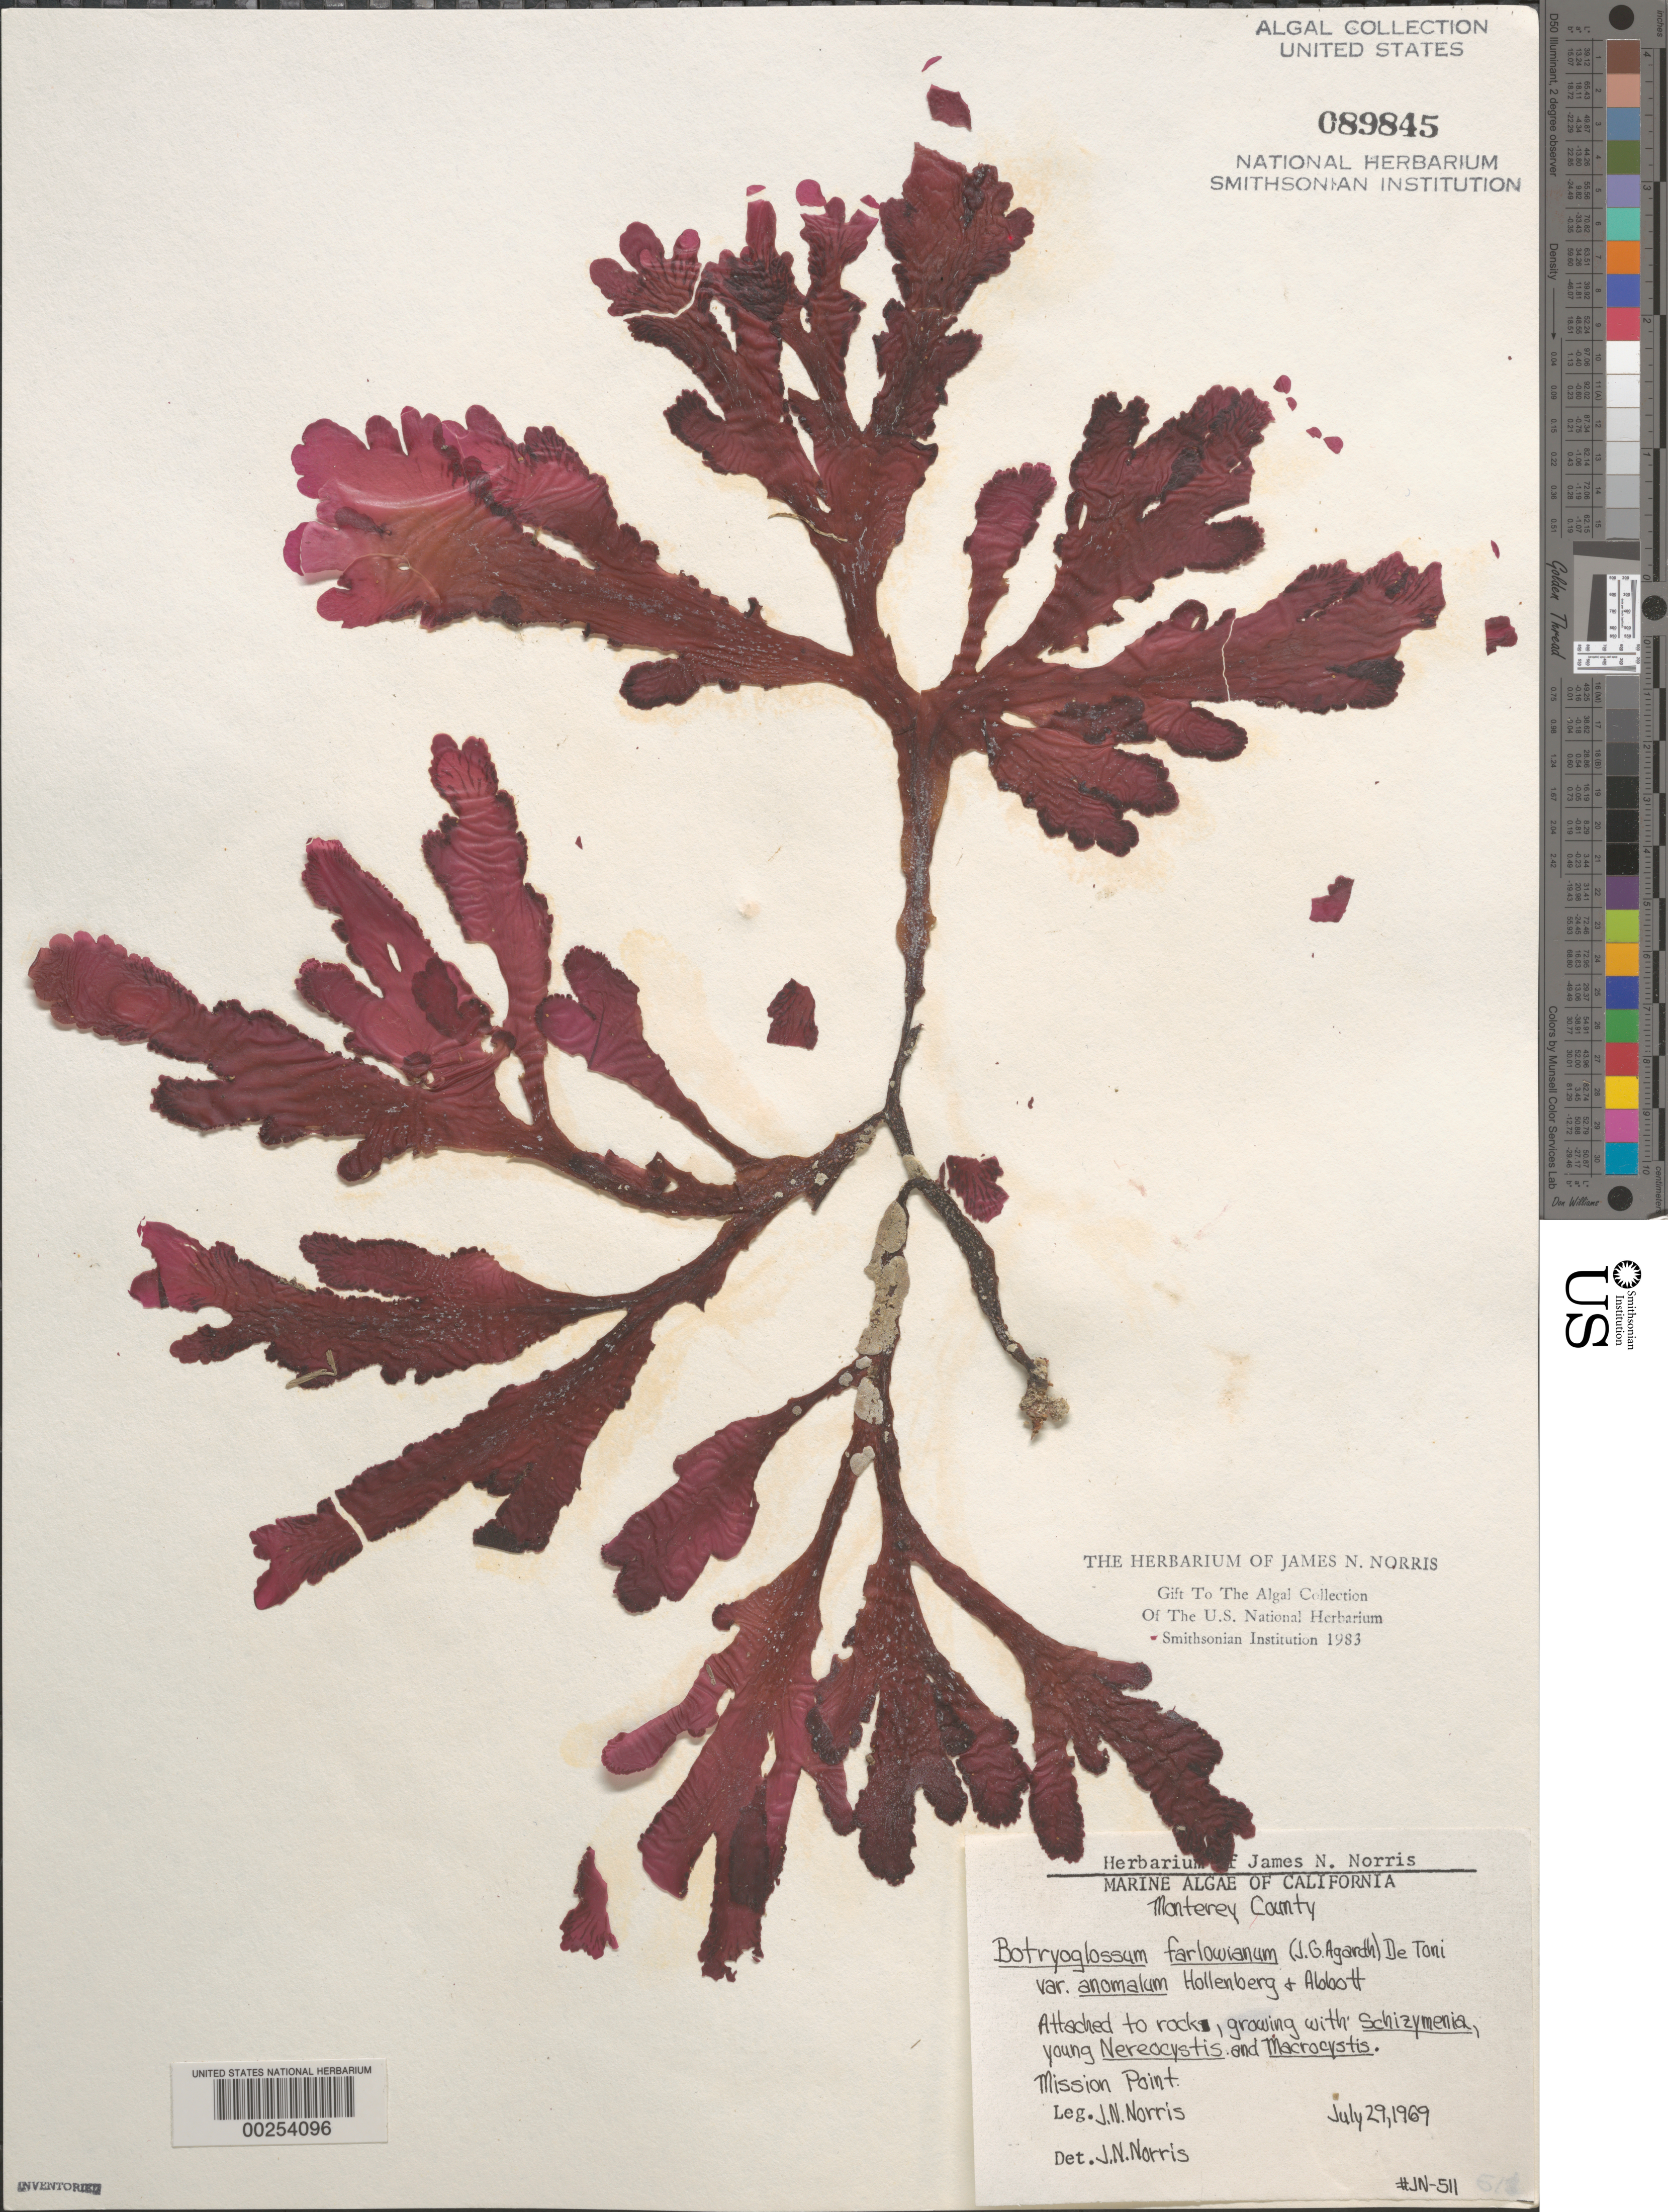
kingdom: Plantae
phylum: Rhodophyta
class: Florideophyceae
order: Ceramiales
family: Delesseriaceae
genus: Botryoglossum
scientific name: Botryoglossum farlowianum var. anomalum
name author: Hollenb. & I.A. Abbott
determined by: Norris, James N.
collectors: J. N. Norris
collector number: JN-511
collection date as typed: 29 Jul 1969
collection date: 1969-07-29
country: United States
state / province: California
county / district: Monterey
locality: Mission Point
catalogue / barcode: US 89845